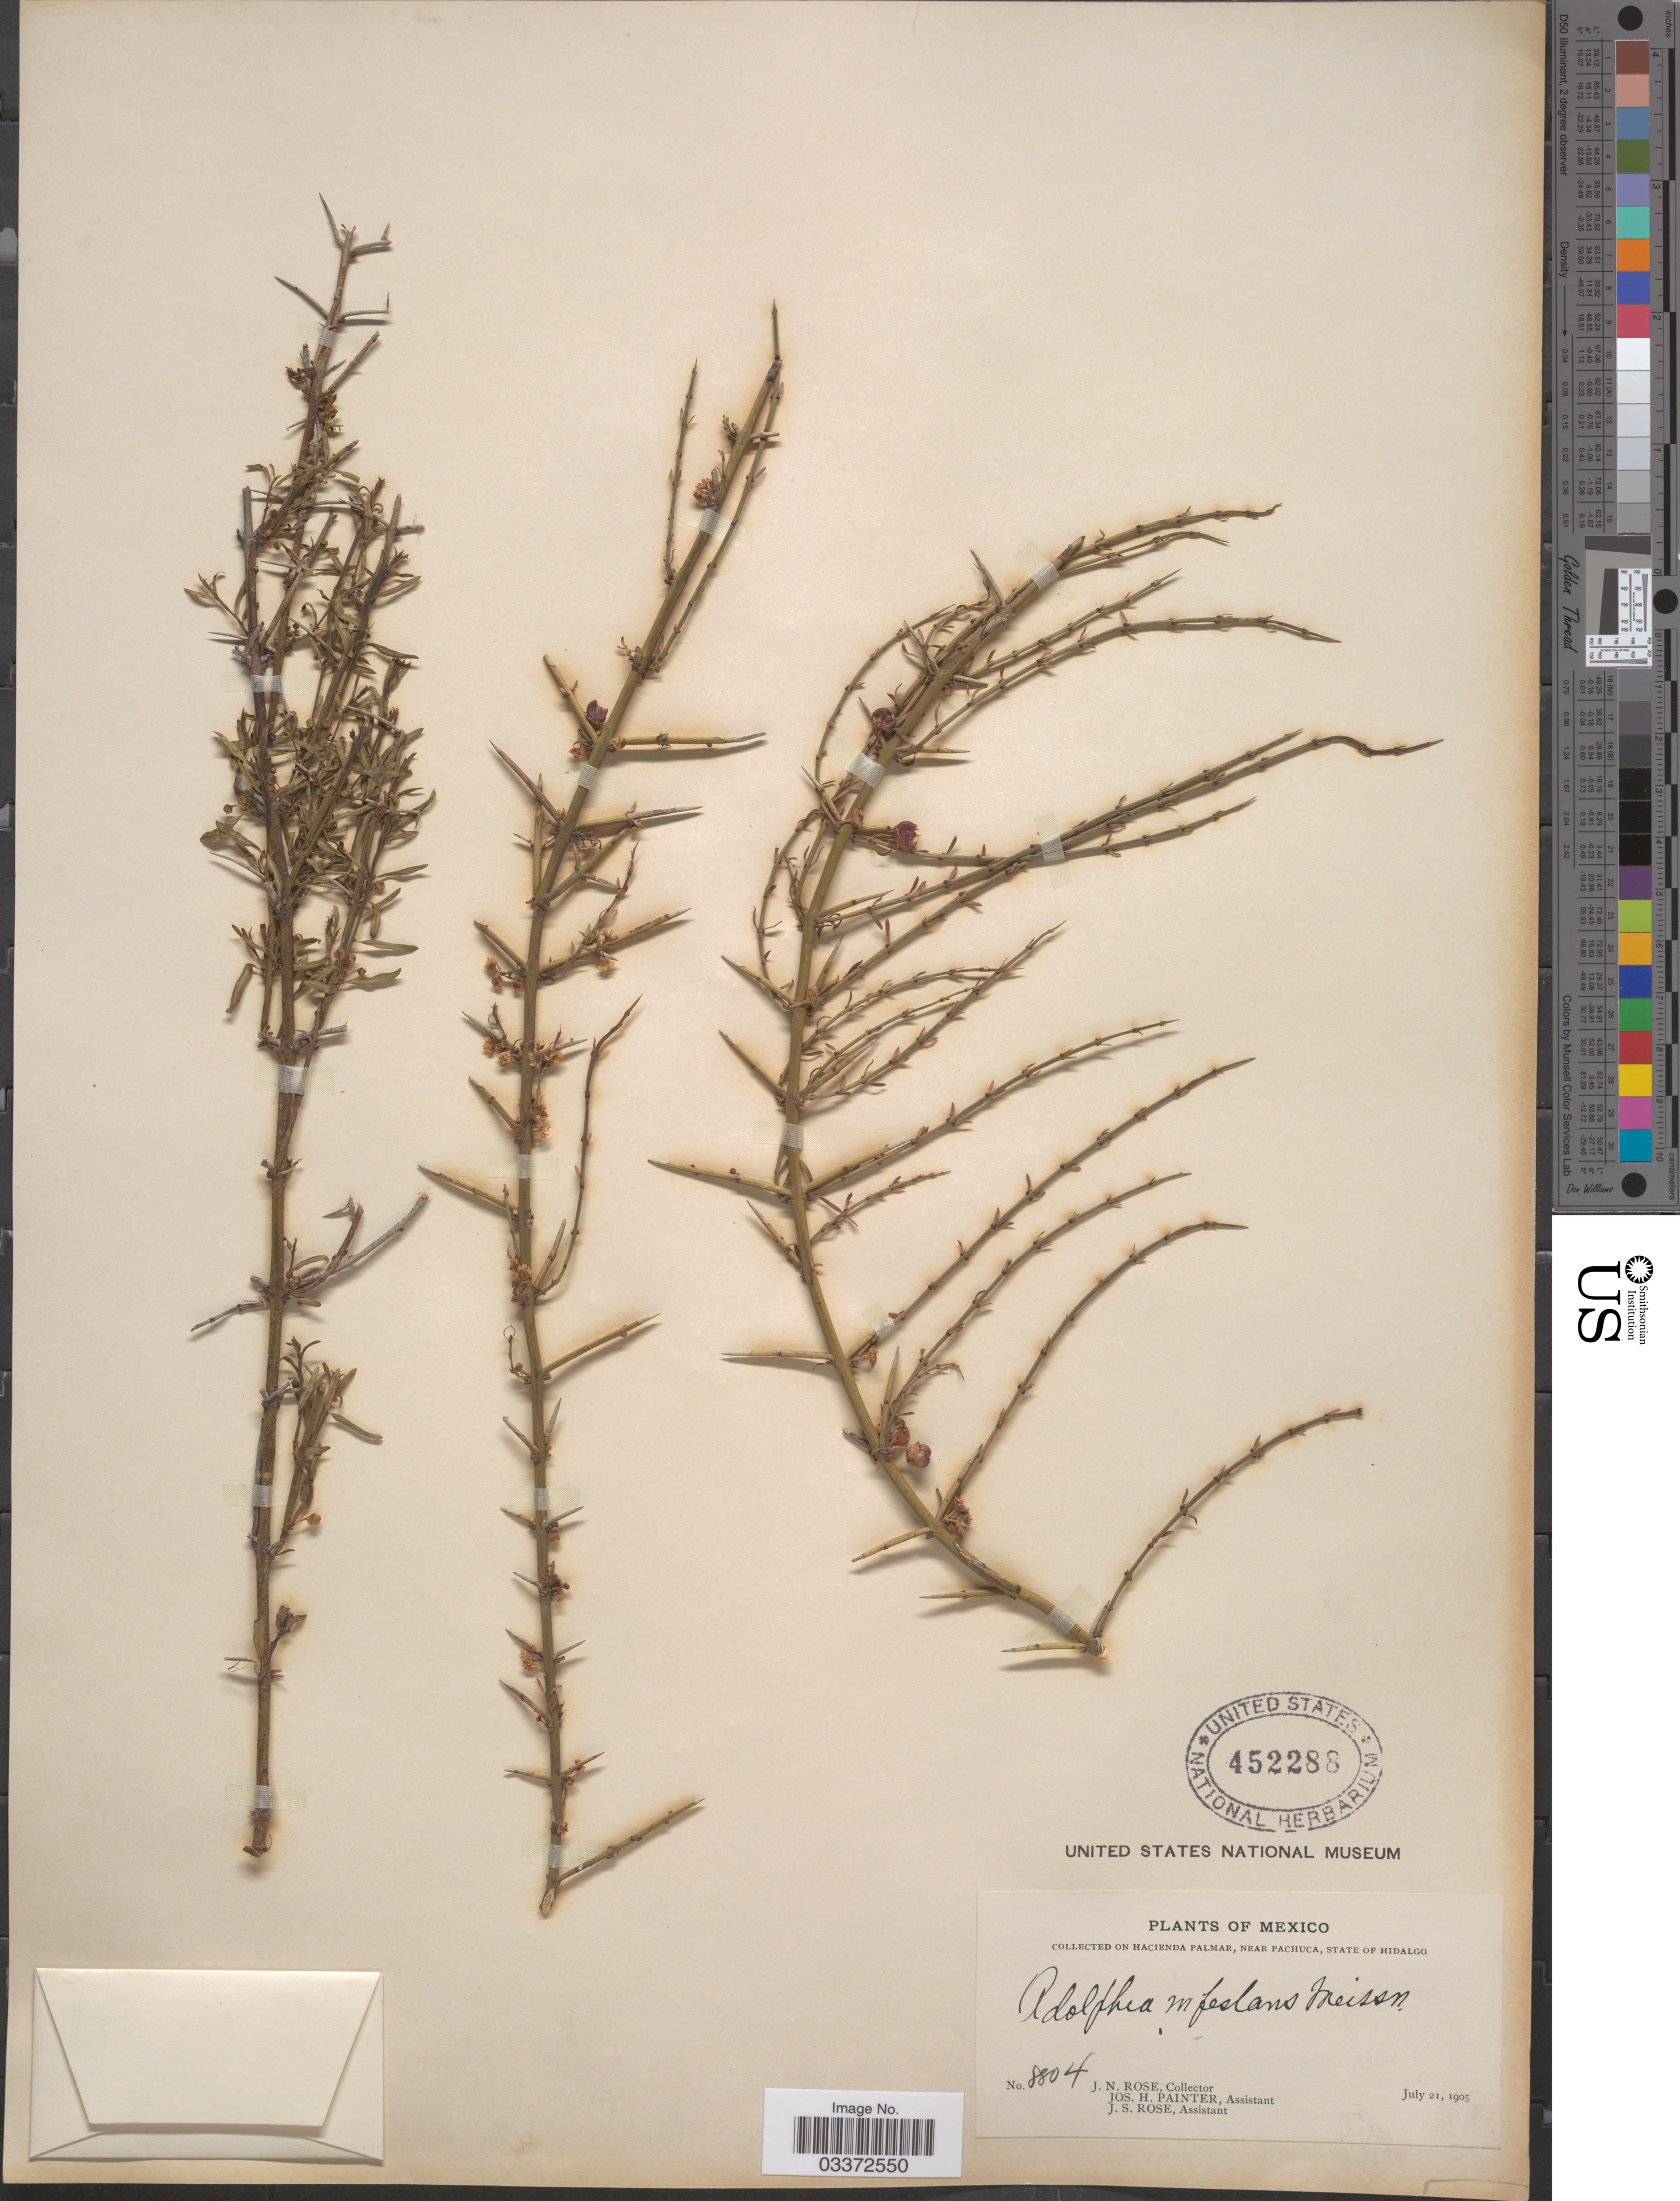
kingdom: Plantae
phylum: Tracheophyta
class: Magnoliopsida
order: Rosales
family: Rhamnaceae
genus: Adolphia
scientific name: Adolphia infesta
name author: (Kunth) Meisn.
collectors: J. N. Rose, J. H. Painter & J. S. Rose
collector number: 8804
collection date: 1905-07-21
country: Mexico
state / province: Hidalgo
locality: On Hacienda Palmar, near Pachuca.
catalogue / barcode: US 452288